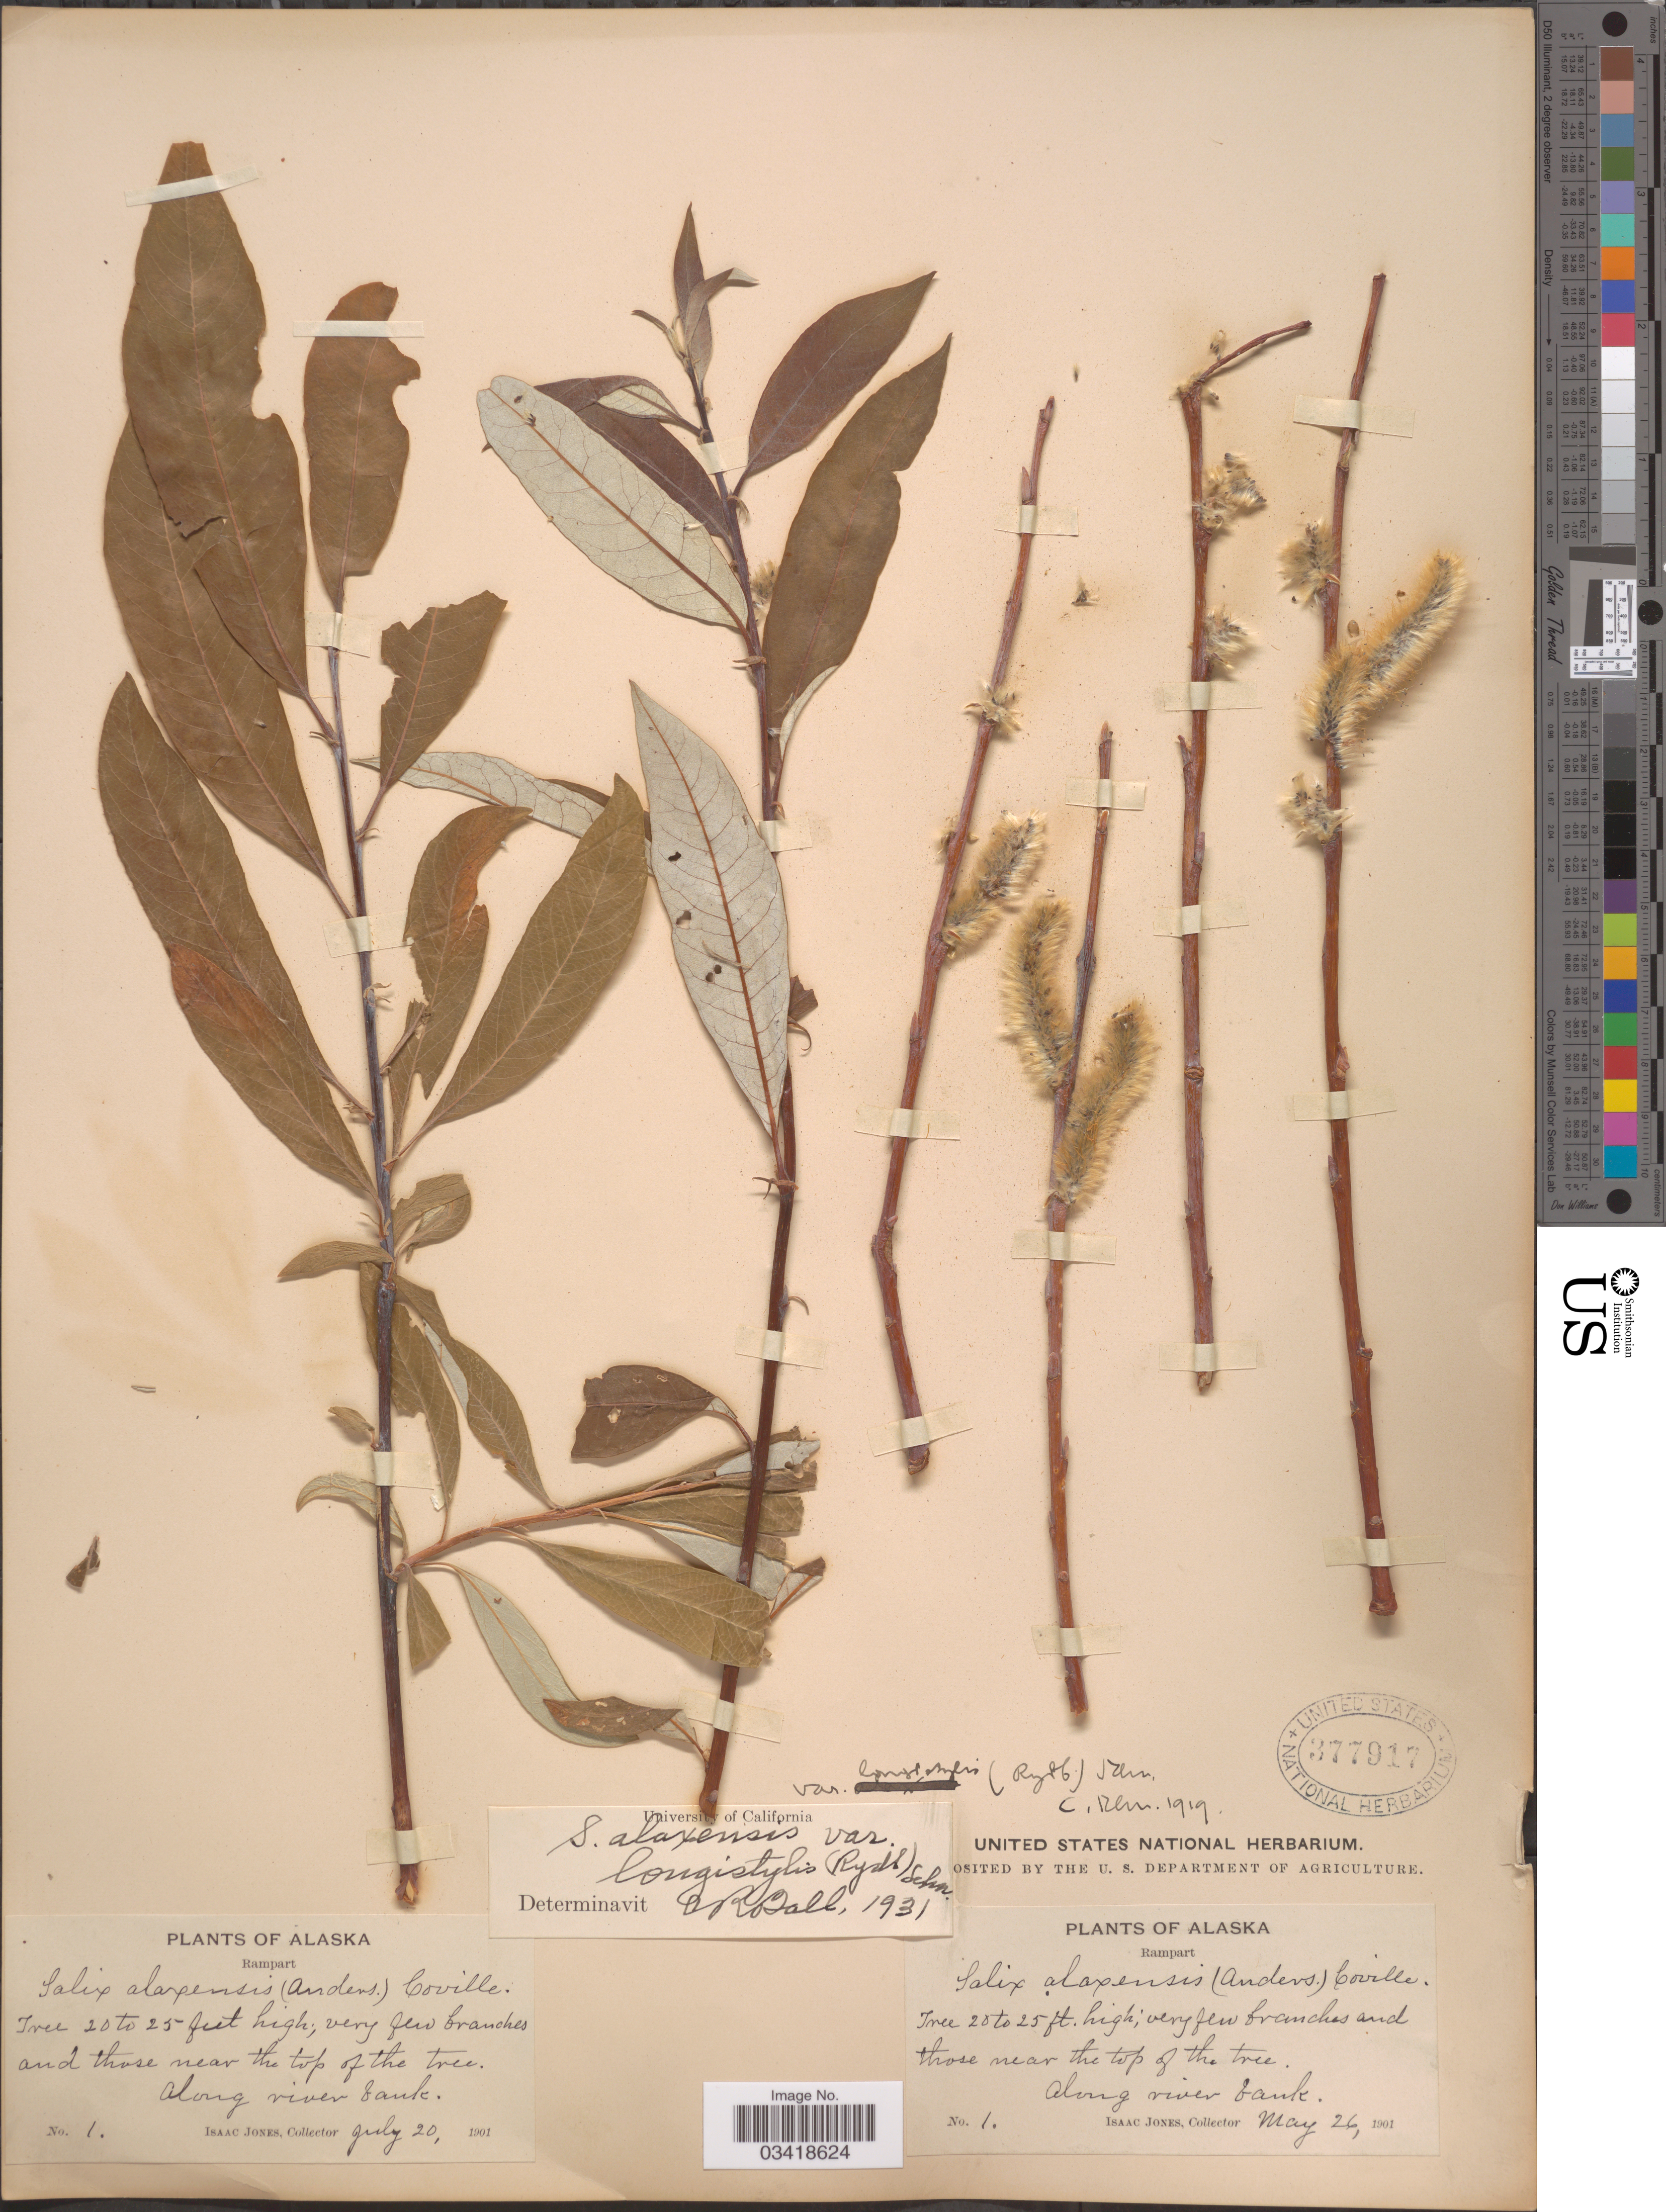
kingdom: Plantae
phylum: Tracheophyta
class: Magnoliopsida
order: Malpighiales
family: Salicaceae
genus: Salix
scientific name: Salix alaxensis var. longistylis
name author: (Rydb.) C.K. Schneid.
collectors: I. Jones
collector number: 1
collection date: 1901-05-26/1901-07-20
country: United States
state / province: Alaska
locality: Rampart. Along river bank.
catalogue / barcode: US 377917